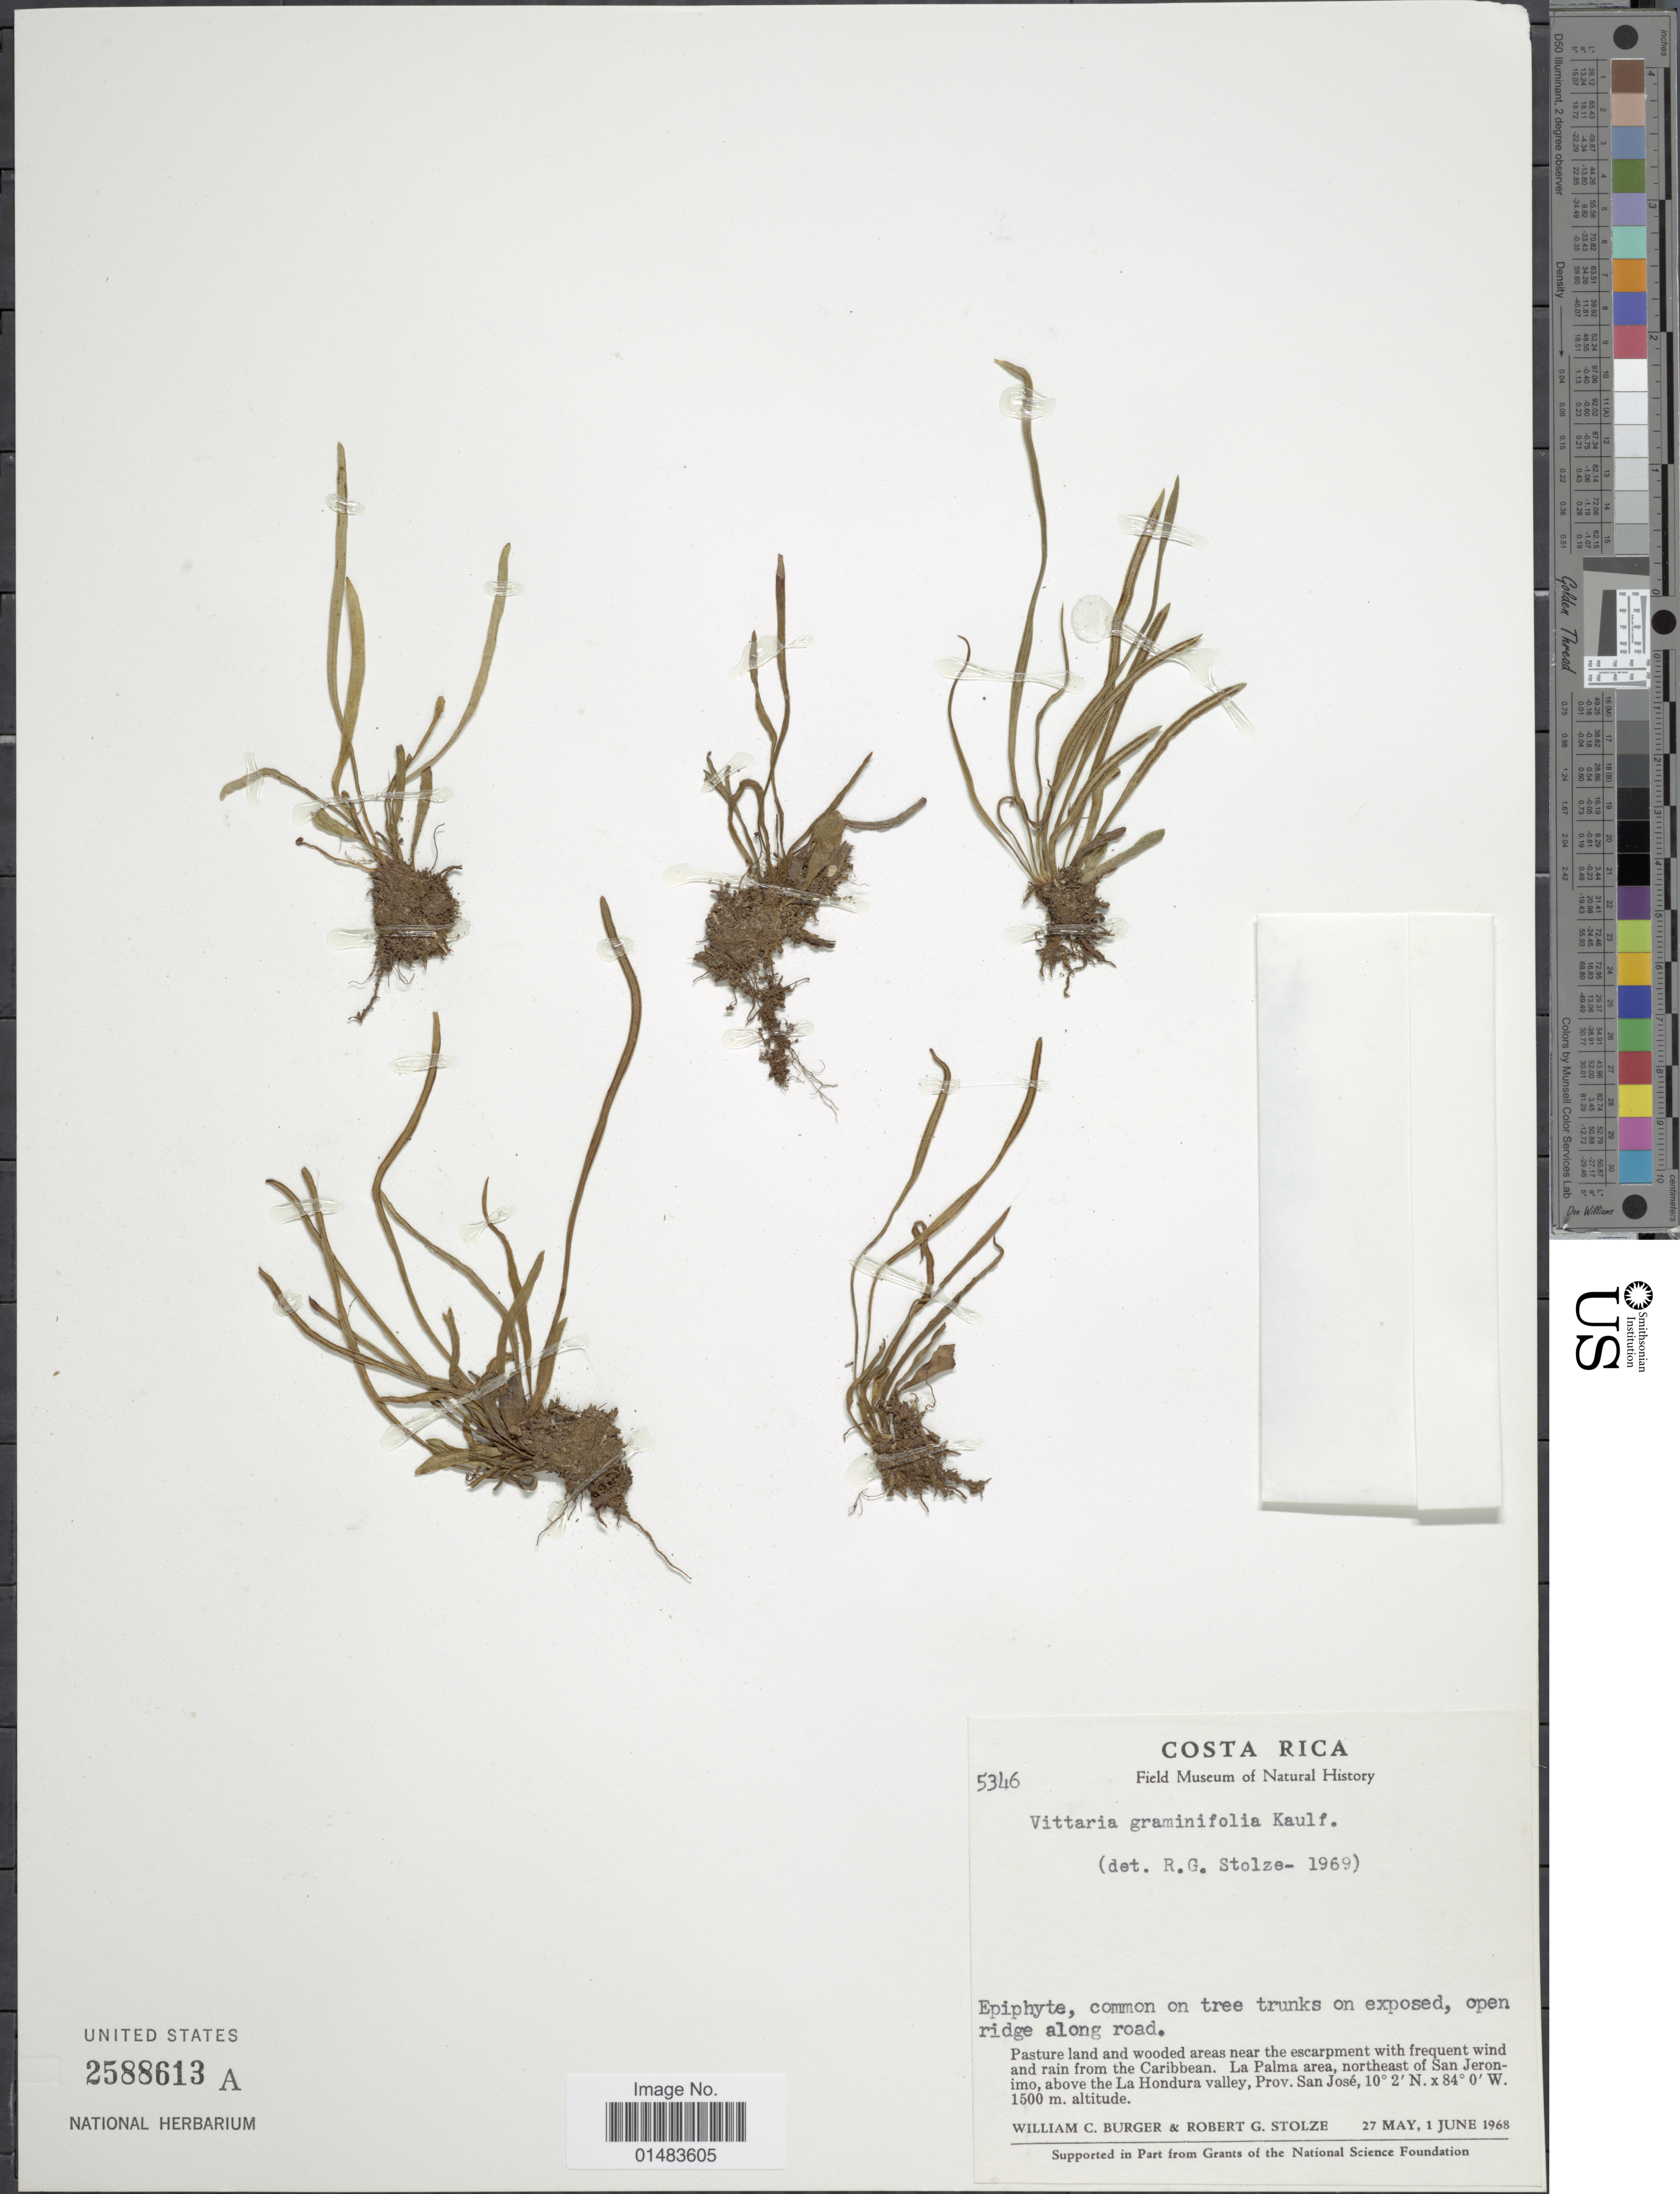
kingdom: Plantae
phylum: Tracheophyta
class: Polypodiopsida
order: Polypodiales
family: Pteridaceae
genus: Vittaria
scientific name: Vittaria graminifolia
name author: Kaulf.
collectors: W. Burger & R. G. Stolze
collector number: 5346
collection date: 1968-05-27/1968-06-01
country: Costa Rica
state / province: San José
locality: Epiphyte, common on tree trunks on exposed, open ridge along road. Pasture land and wooded areas near the escarpment with frequent wind and rain from the Caribbean. La Palma area, northeast of San Jeronimo, above the La Hondura valley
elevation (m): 1500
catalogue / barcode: US 2588613A